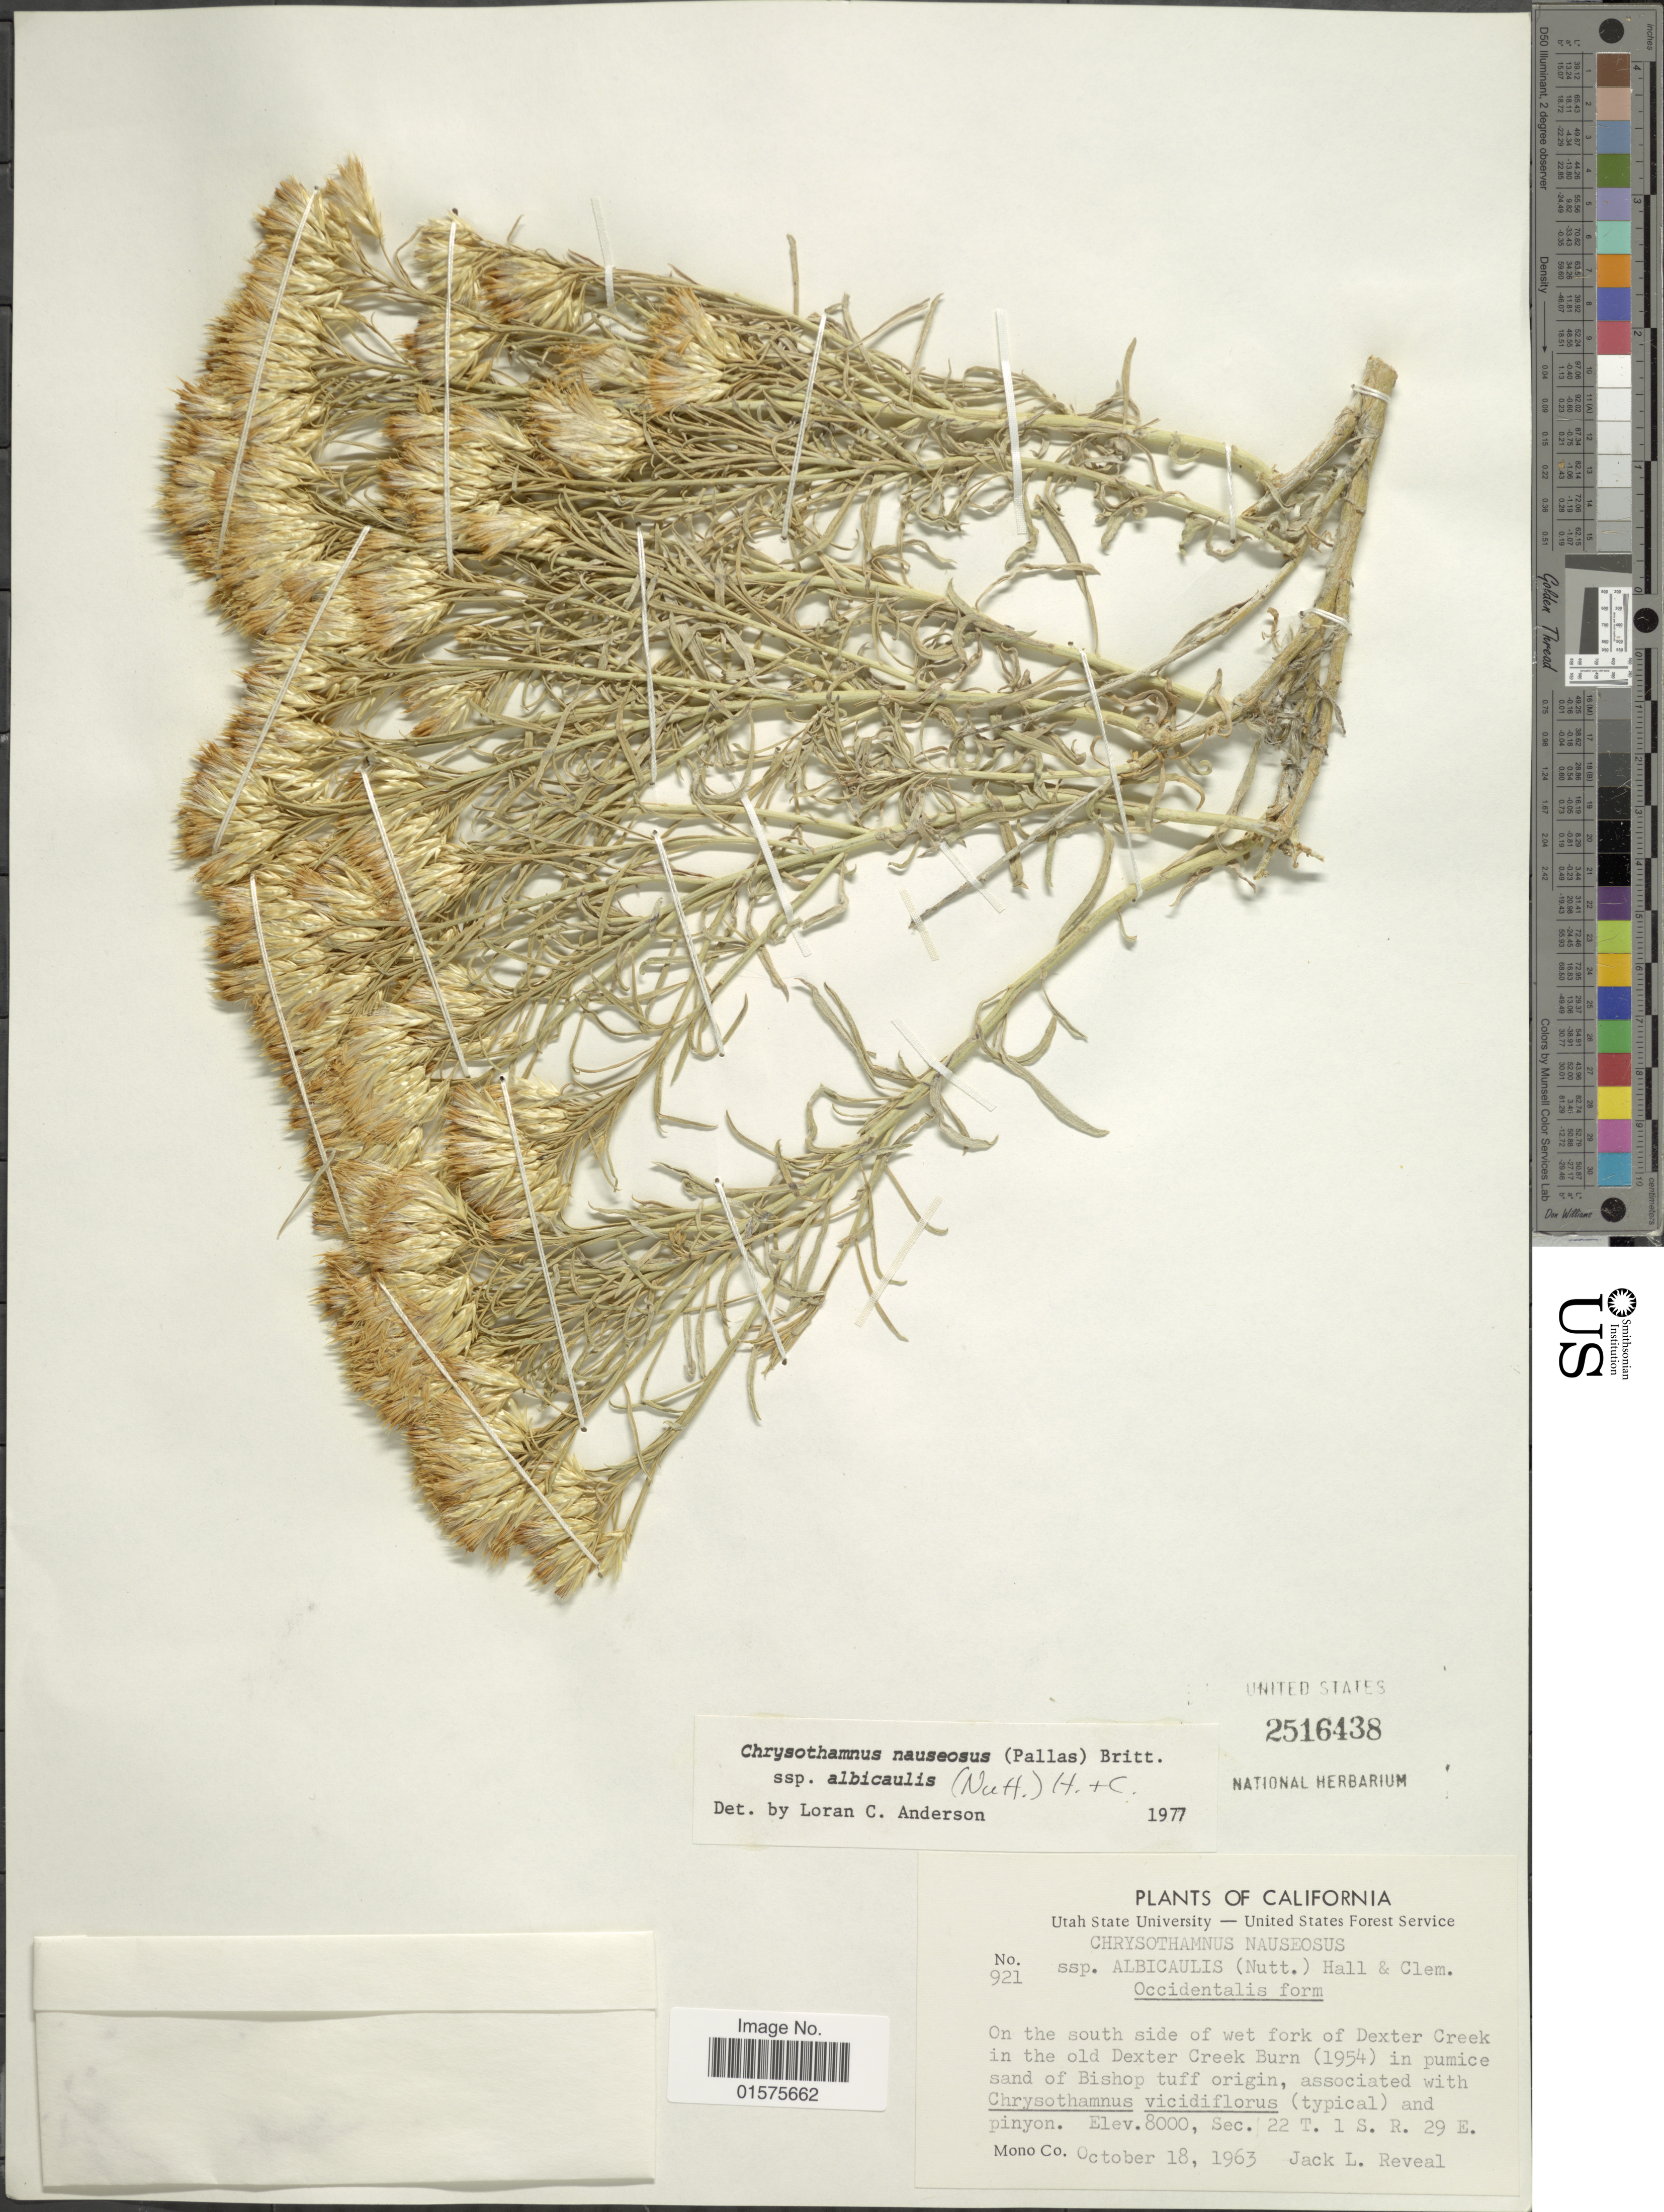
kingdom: Plantae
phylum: Tracheophyta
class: Magnoliopsida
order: Asterales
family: Asteraceae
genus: Ericameria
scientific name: Ericameria nauseosa var. speciosa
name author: (Nutt.) G.L. Nesom & G.I. Baird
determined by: Urbatsch, Lowell E., Curator (LSU), Louisiana State University (UNITED STATES)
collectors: J. L. Reveal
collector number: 921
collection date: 1963-10-18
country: United States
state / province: California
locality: On the south side of wet fork of Dexter Creek in the old Dexter Creek Burn (1954). Sec. 22 T. 1 S. R. 29 E.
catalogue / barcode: US 2516438